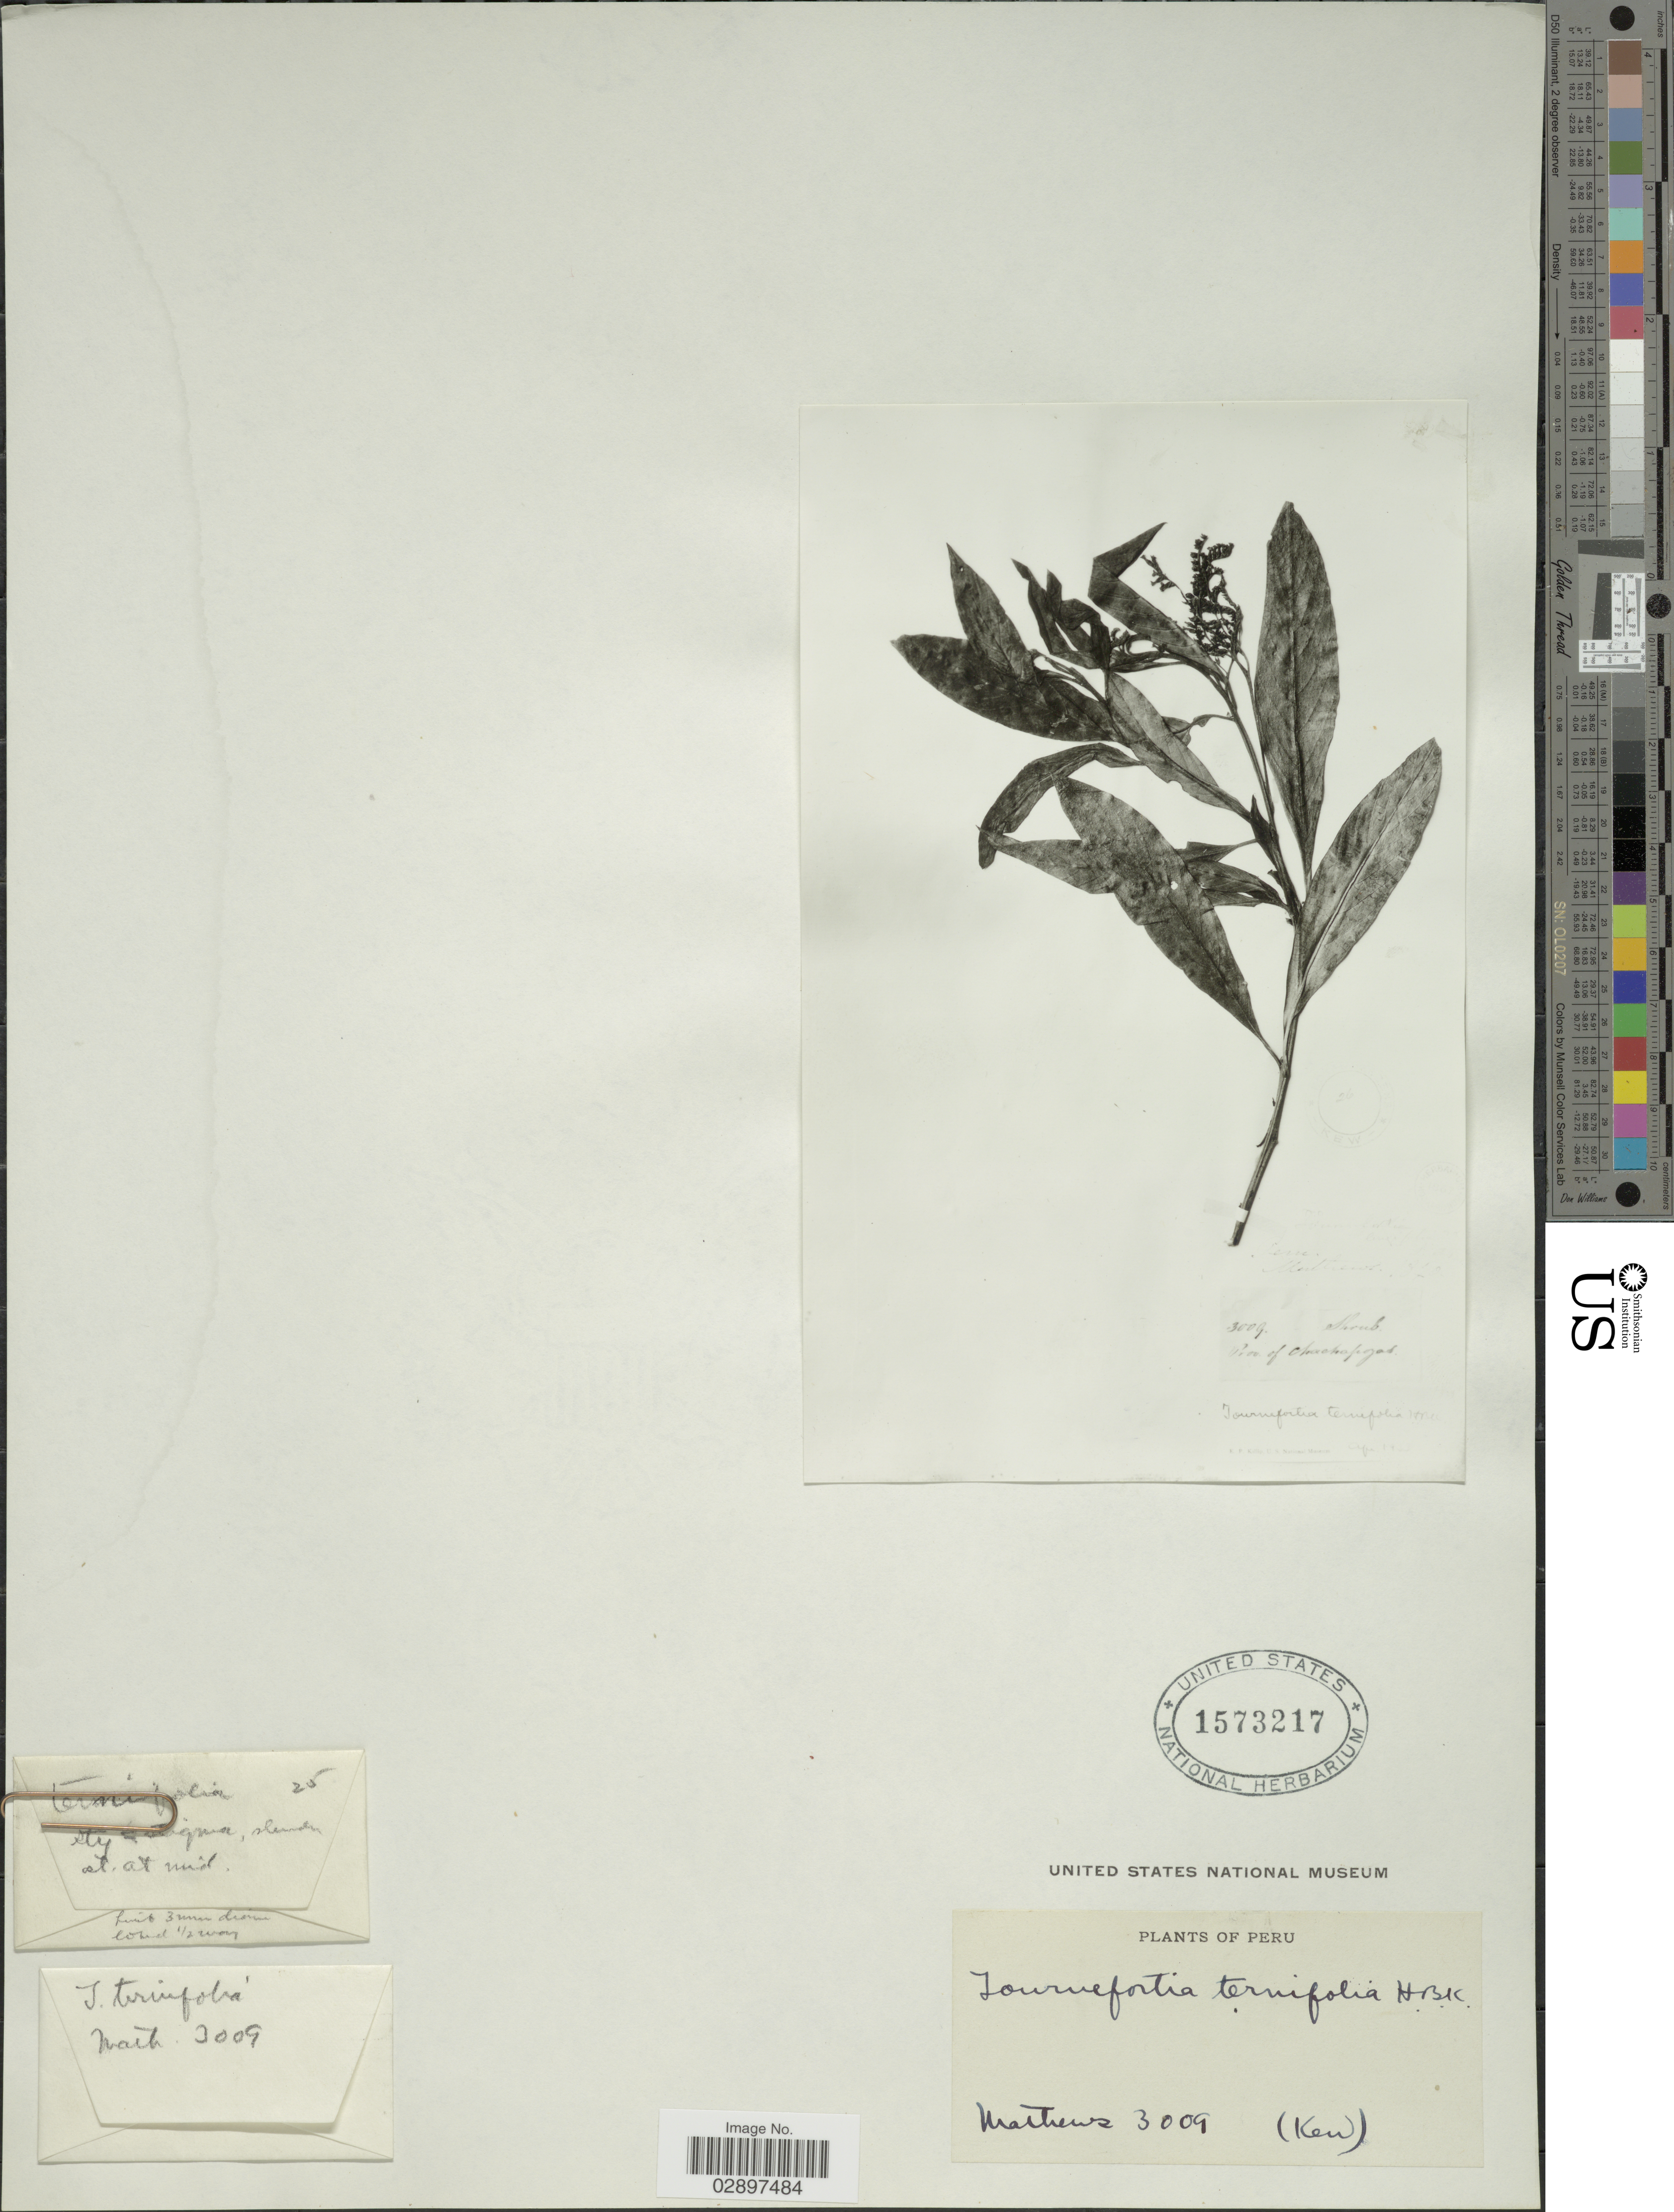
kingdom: Plantae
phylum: Tracheophyta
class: Magnoliopsida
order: Boraginales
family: Heliotropiaceae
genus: Tournefortia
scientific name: Tournefortia ternifolia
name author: Kunth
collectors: -- Mathews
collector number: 3009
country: Peru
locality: Prov. of Chachapoyas.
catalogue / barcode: US 1573217